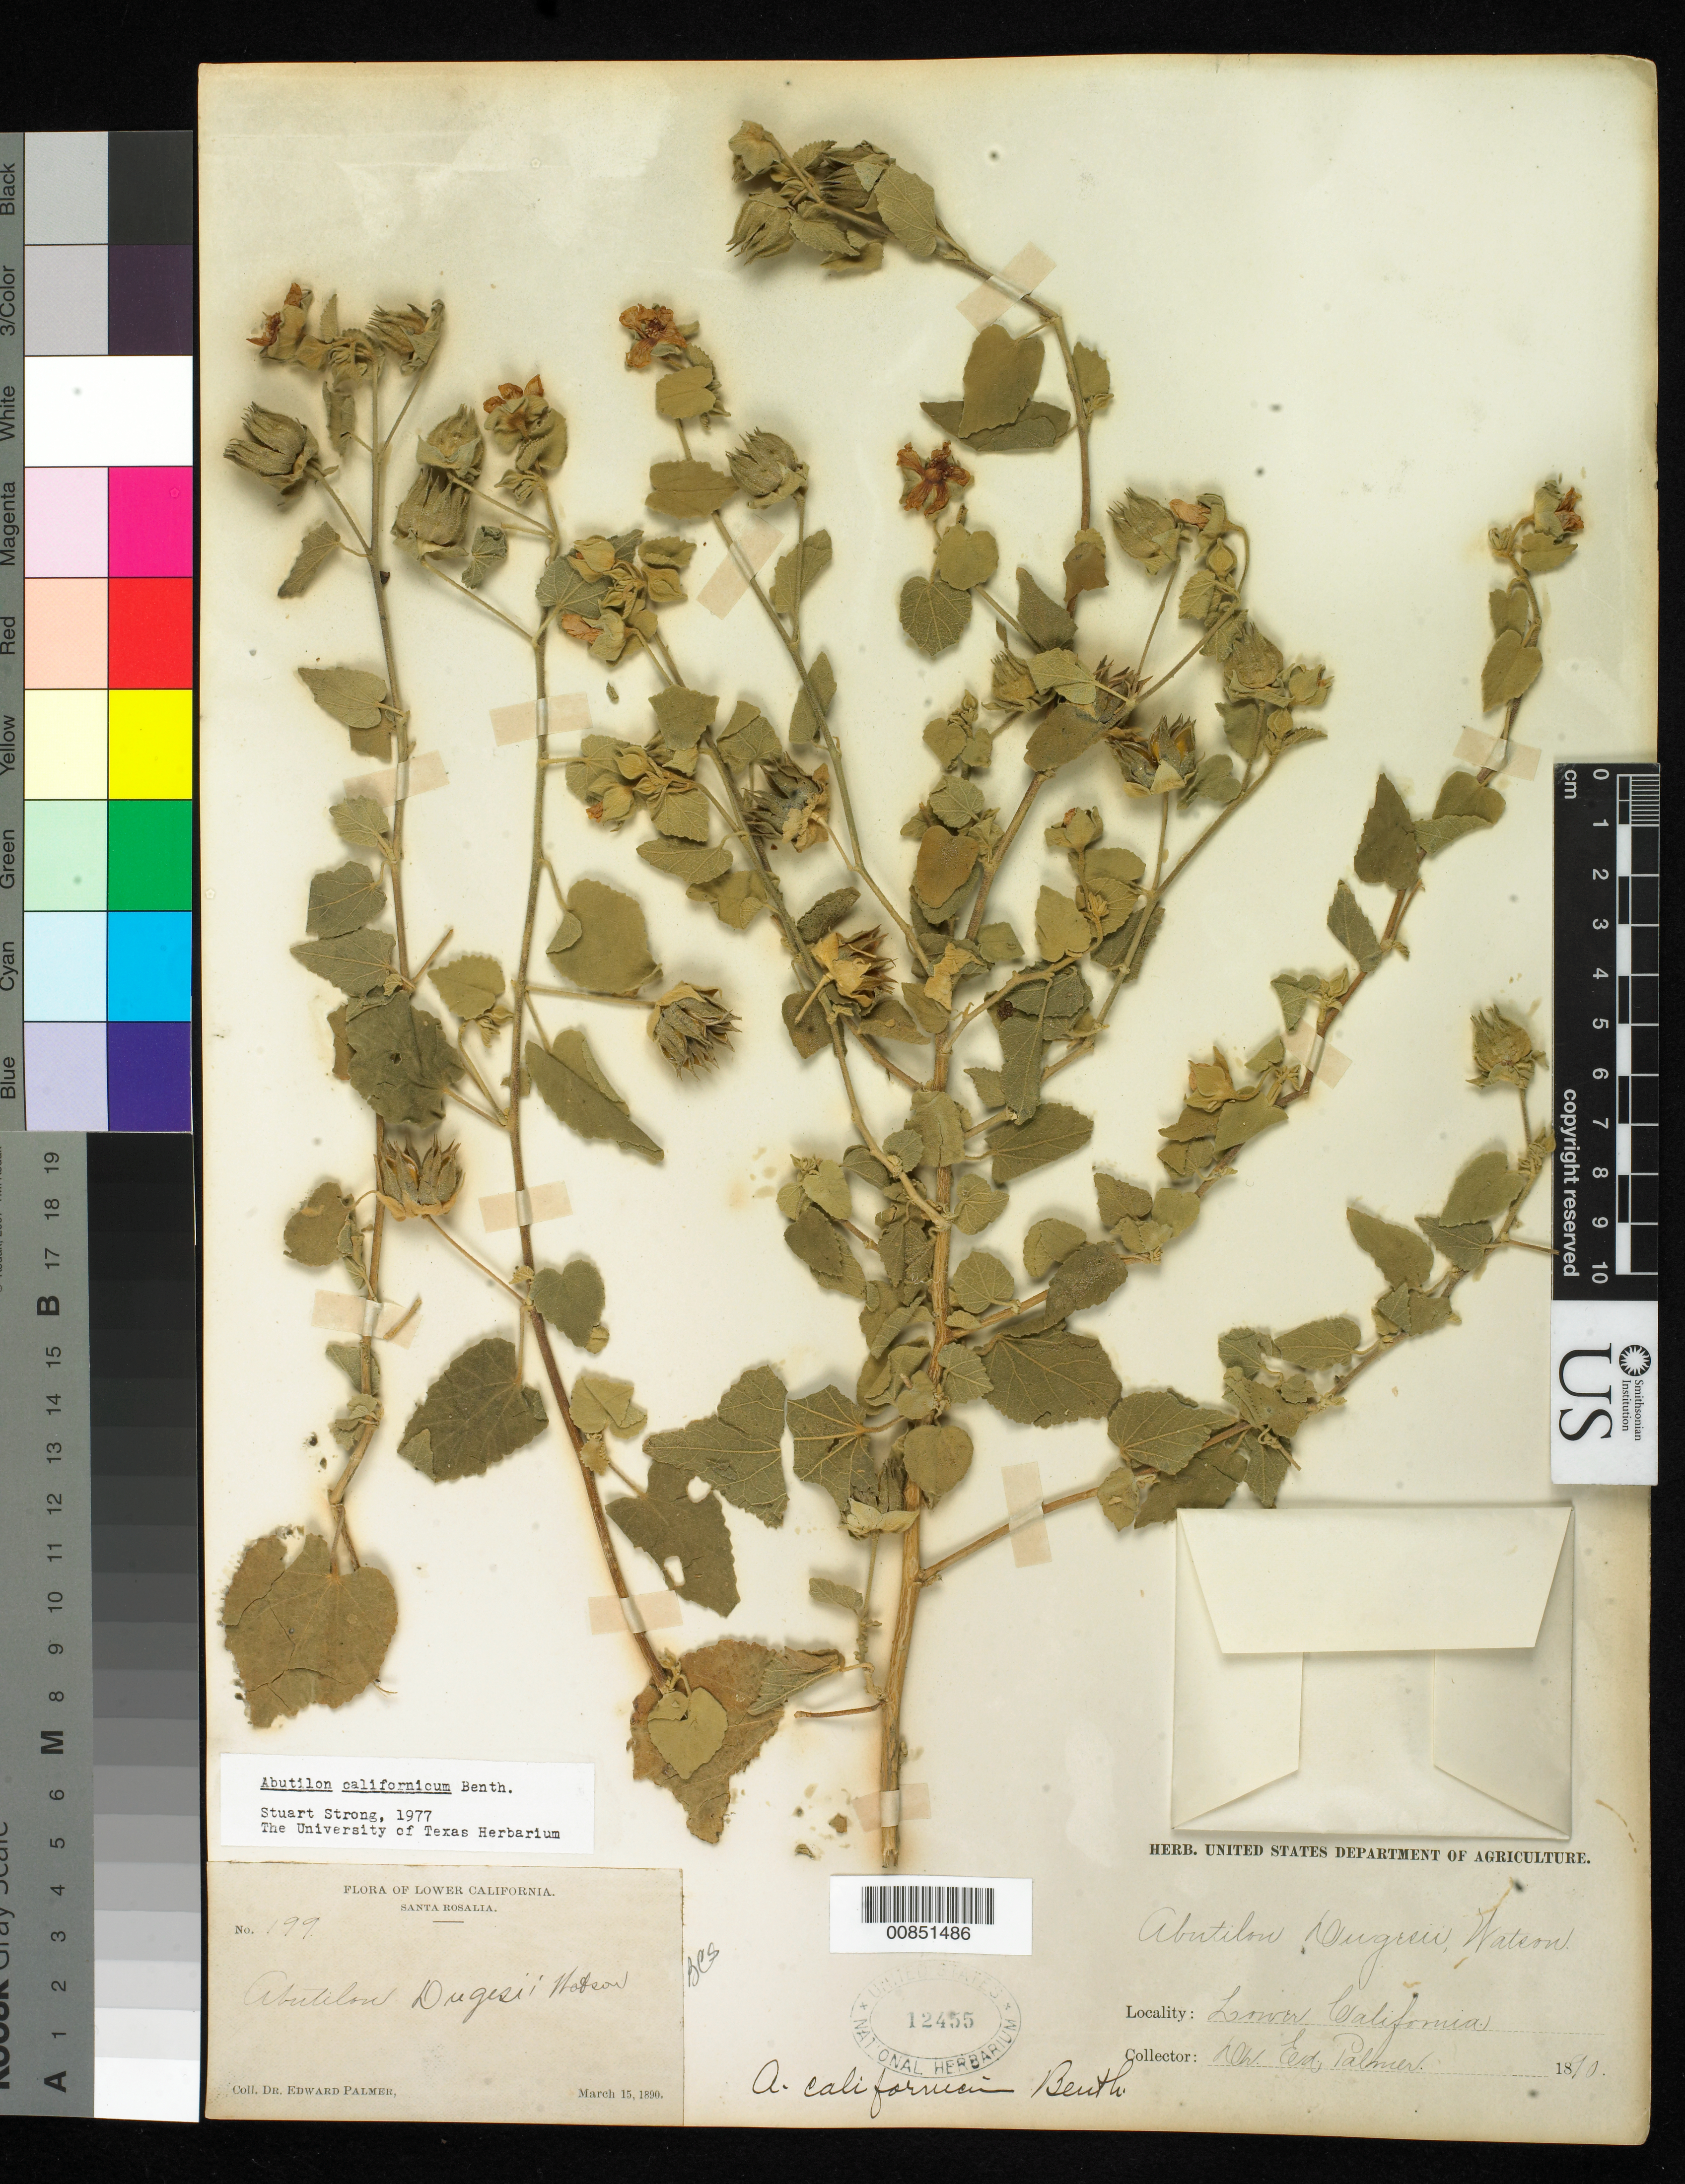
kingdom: Plantae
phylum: Tracheophyta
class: Magnoliopsida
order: Malvales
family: Malvaceae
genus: Abutilon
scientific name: Abutilon californicum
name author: Benth.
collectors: E. Palmer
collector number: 199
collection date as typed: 15 Mar 1890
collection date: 1890-03-15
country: Mexico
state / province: Baja California Sur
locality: Santa Rosalia, Baja California Sur.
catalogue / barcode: US 12455